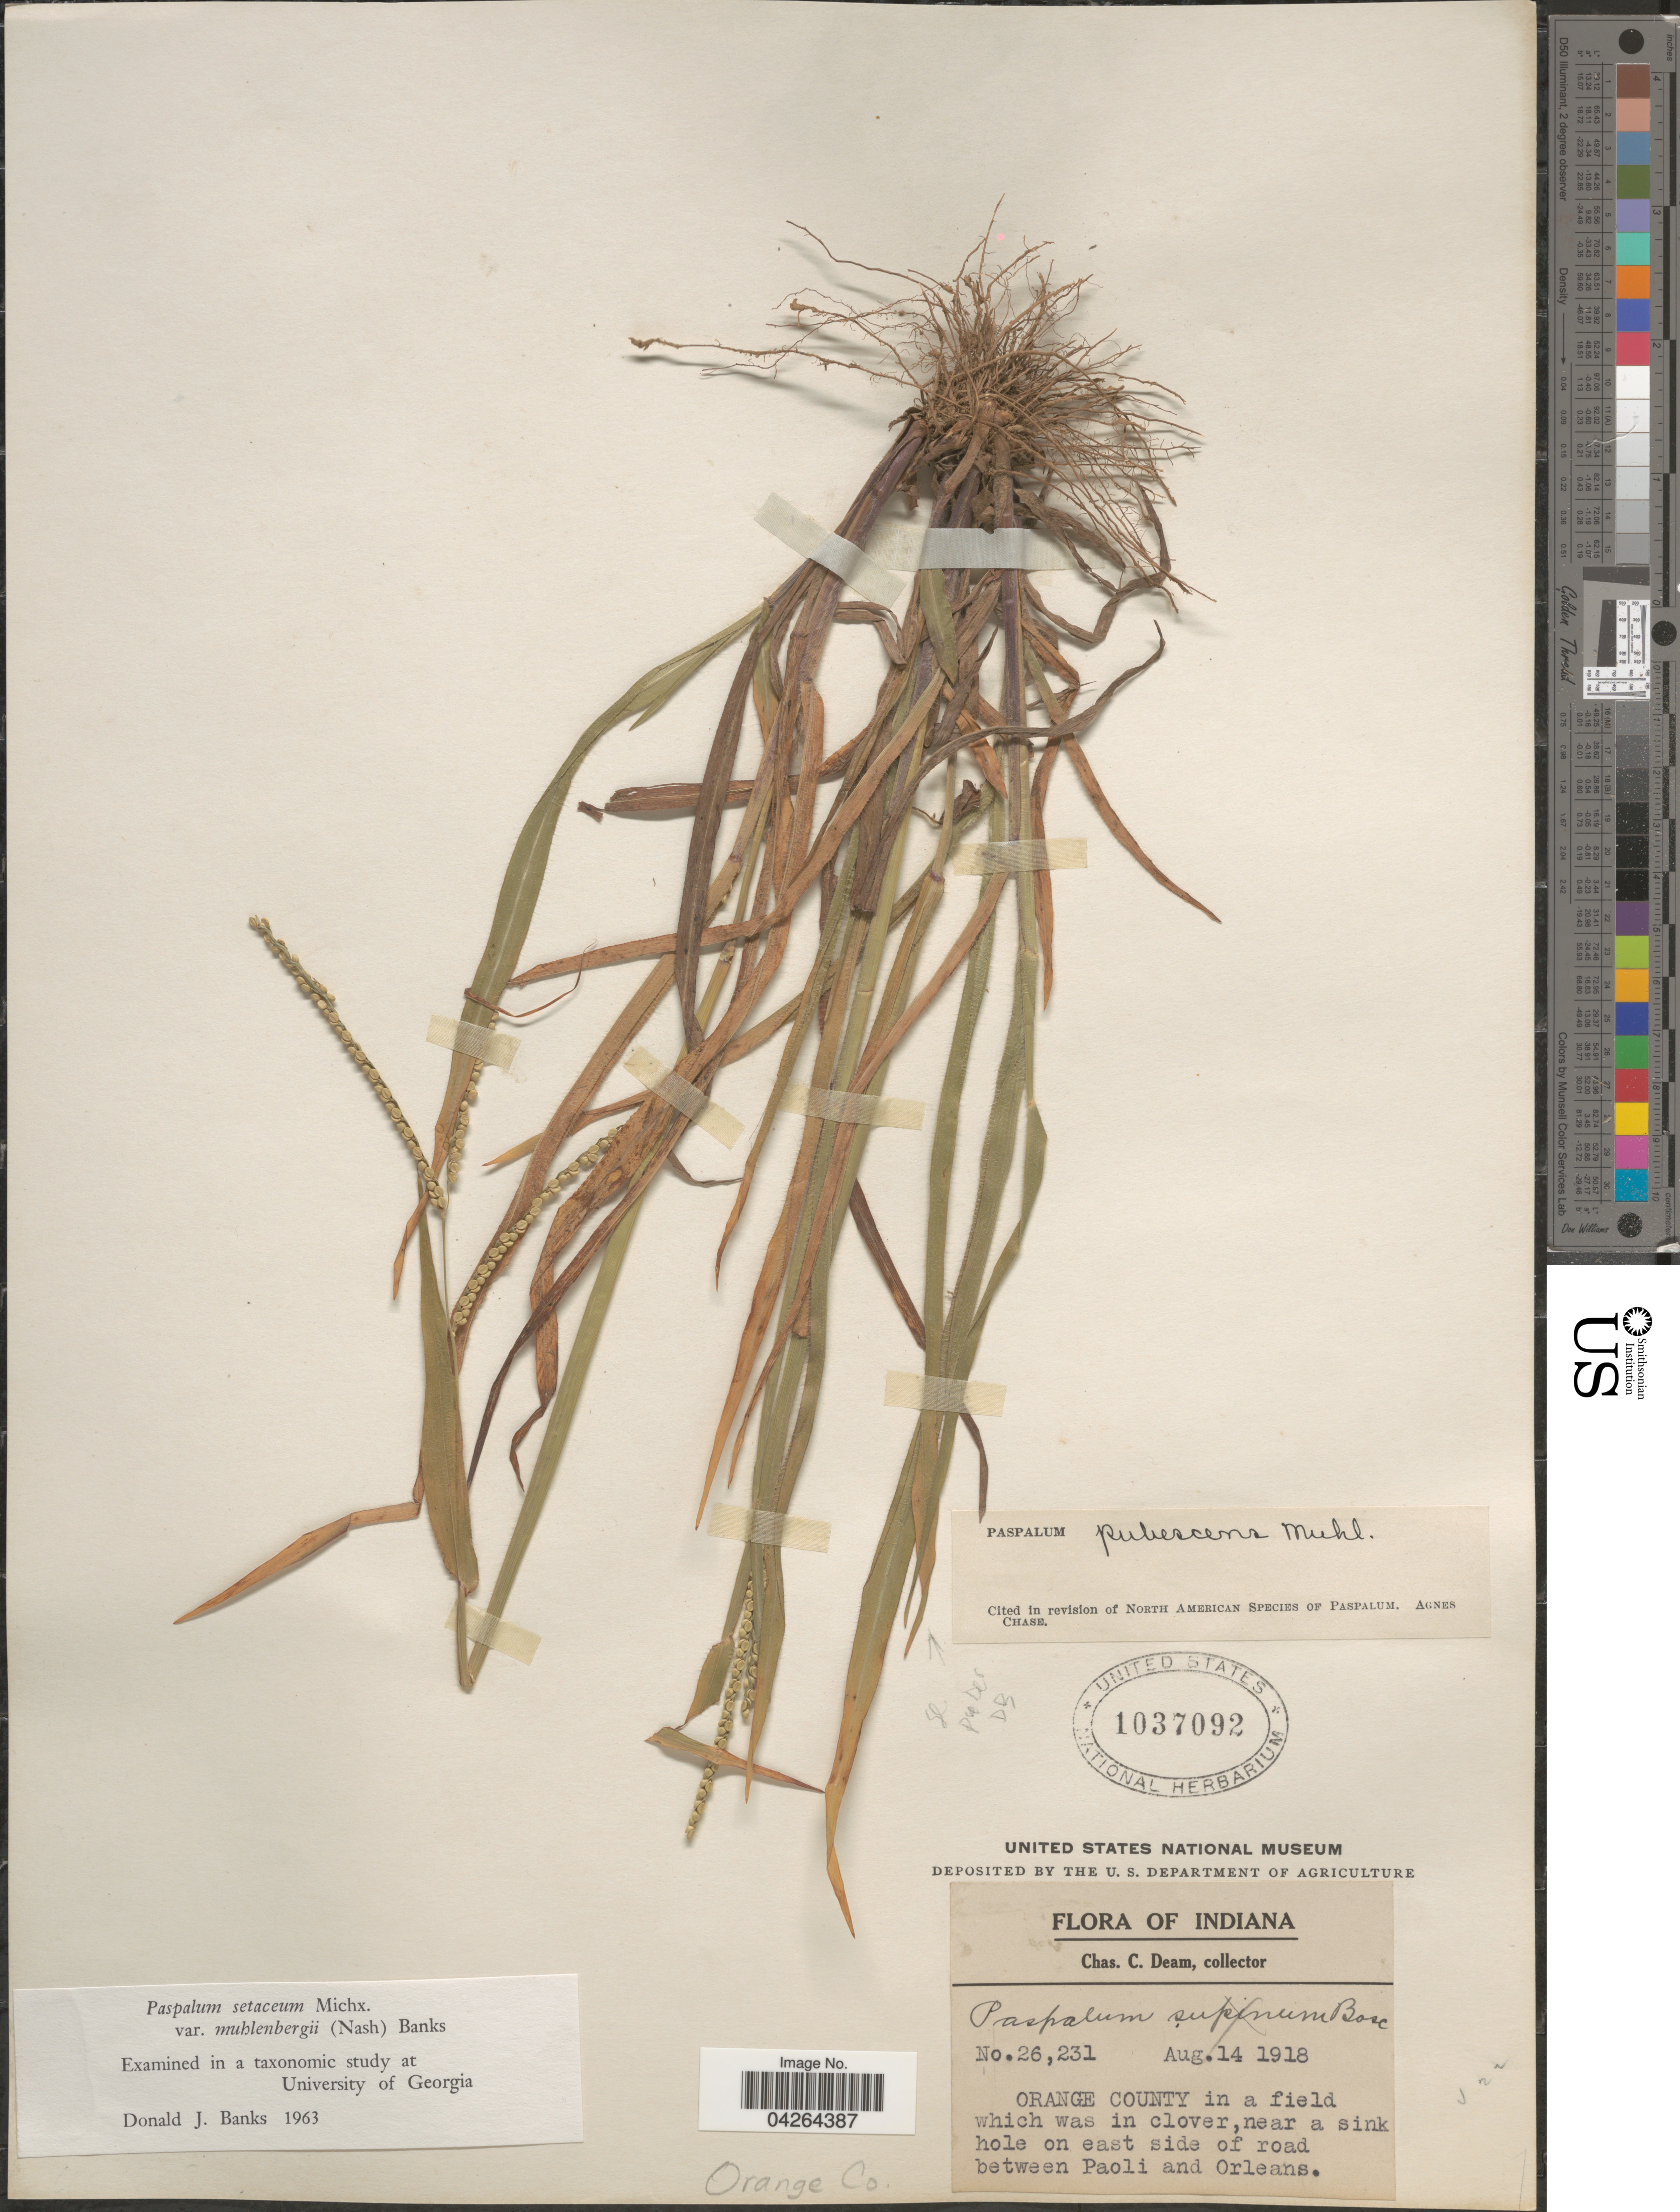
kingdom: Plantae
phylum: Tracheophyta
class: Liliopsida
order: Poales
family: Poaceae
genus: Paspalum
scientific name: Paspalum setaceum var. muhlenbergii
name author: (Nash) D.J. Banks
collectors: C. C. Deam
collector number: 26231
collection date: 1918-08-14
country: United States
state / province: Indiana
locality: Orange County in a field which was in clover, near a sink hole on east side of road between Paoli and Orleans.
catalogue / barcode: US 1037092